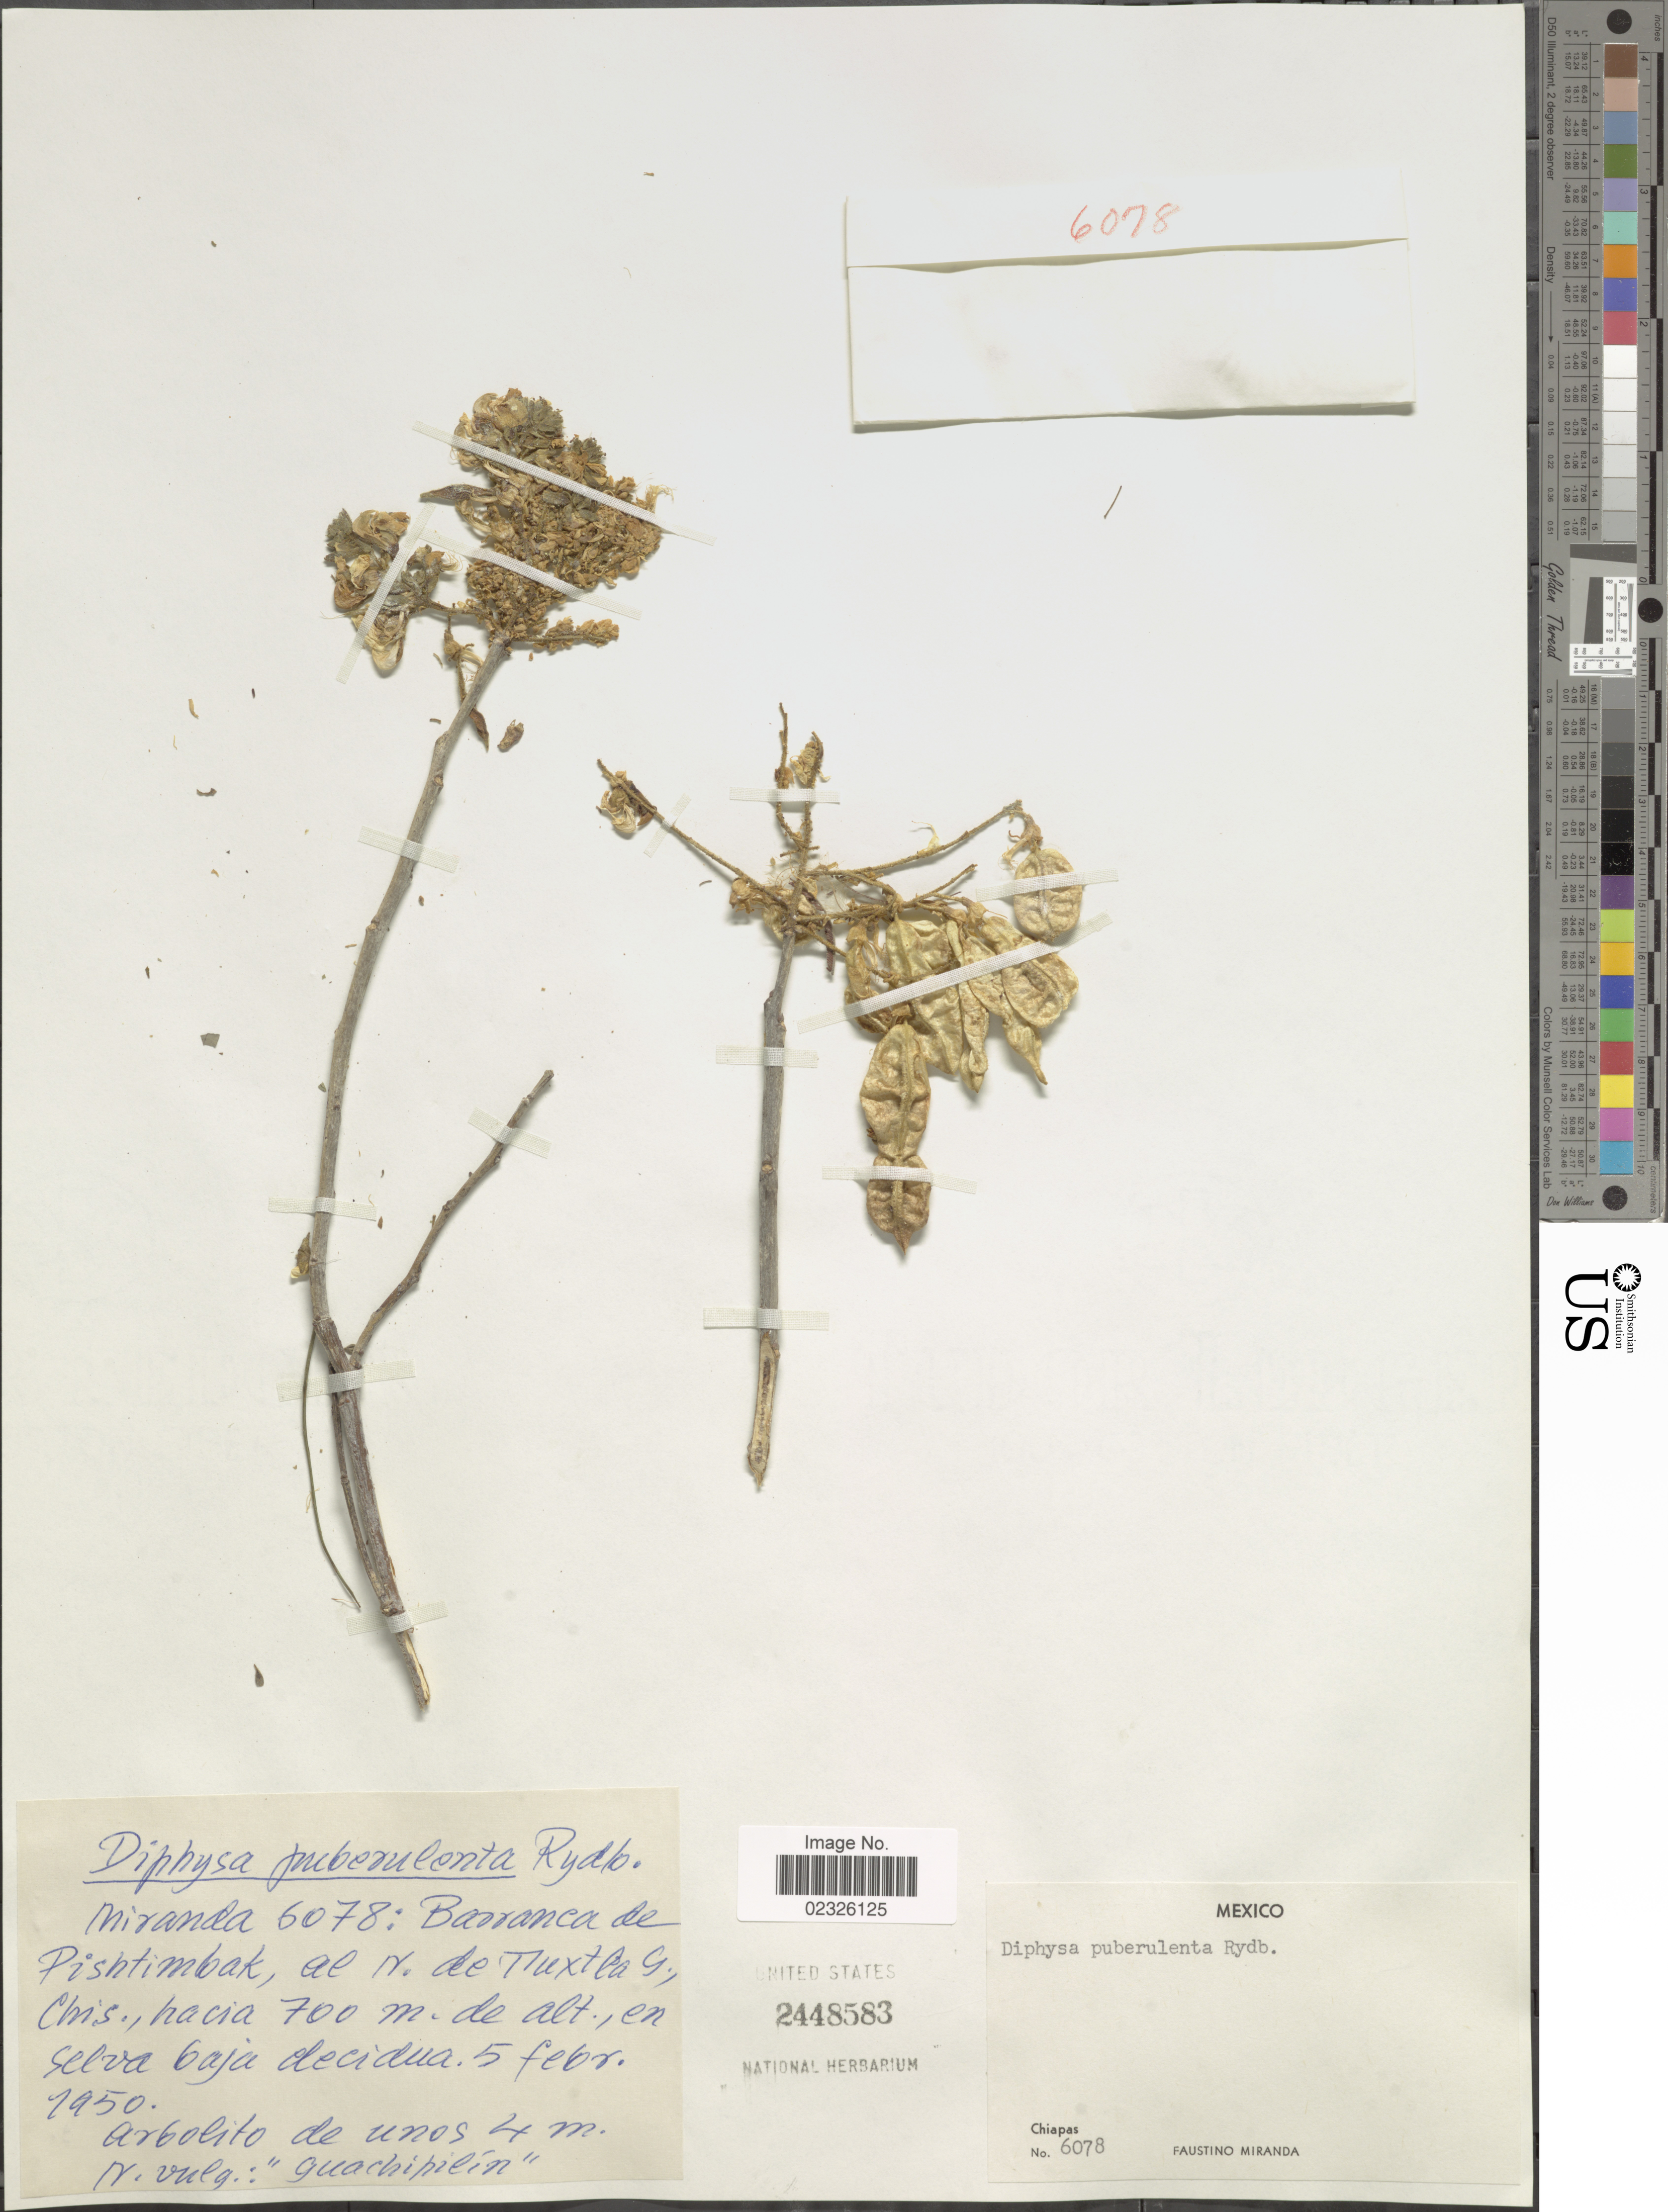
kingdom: Plantae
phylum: Tracheophyta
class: Magnoliopsida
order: Fabales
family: Fabaceae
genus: Diphysa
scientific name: Diphysa puberulenta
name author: Rydb.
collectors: F. Miranda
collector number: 6078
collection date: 1950-02-05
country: Mexico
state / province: Chiapas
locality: Barranca de Pishtimbak, al N de Tuxtla G.,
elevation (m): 700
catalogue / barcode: US 2448583